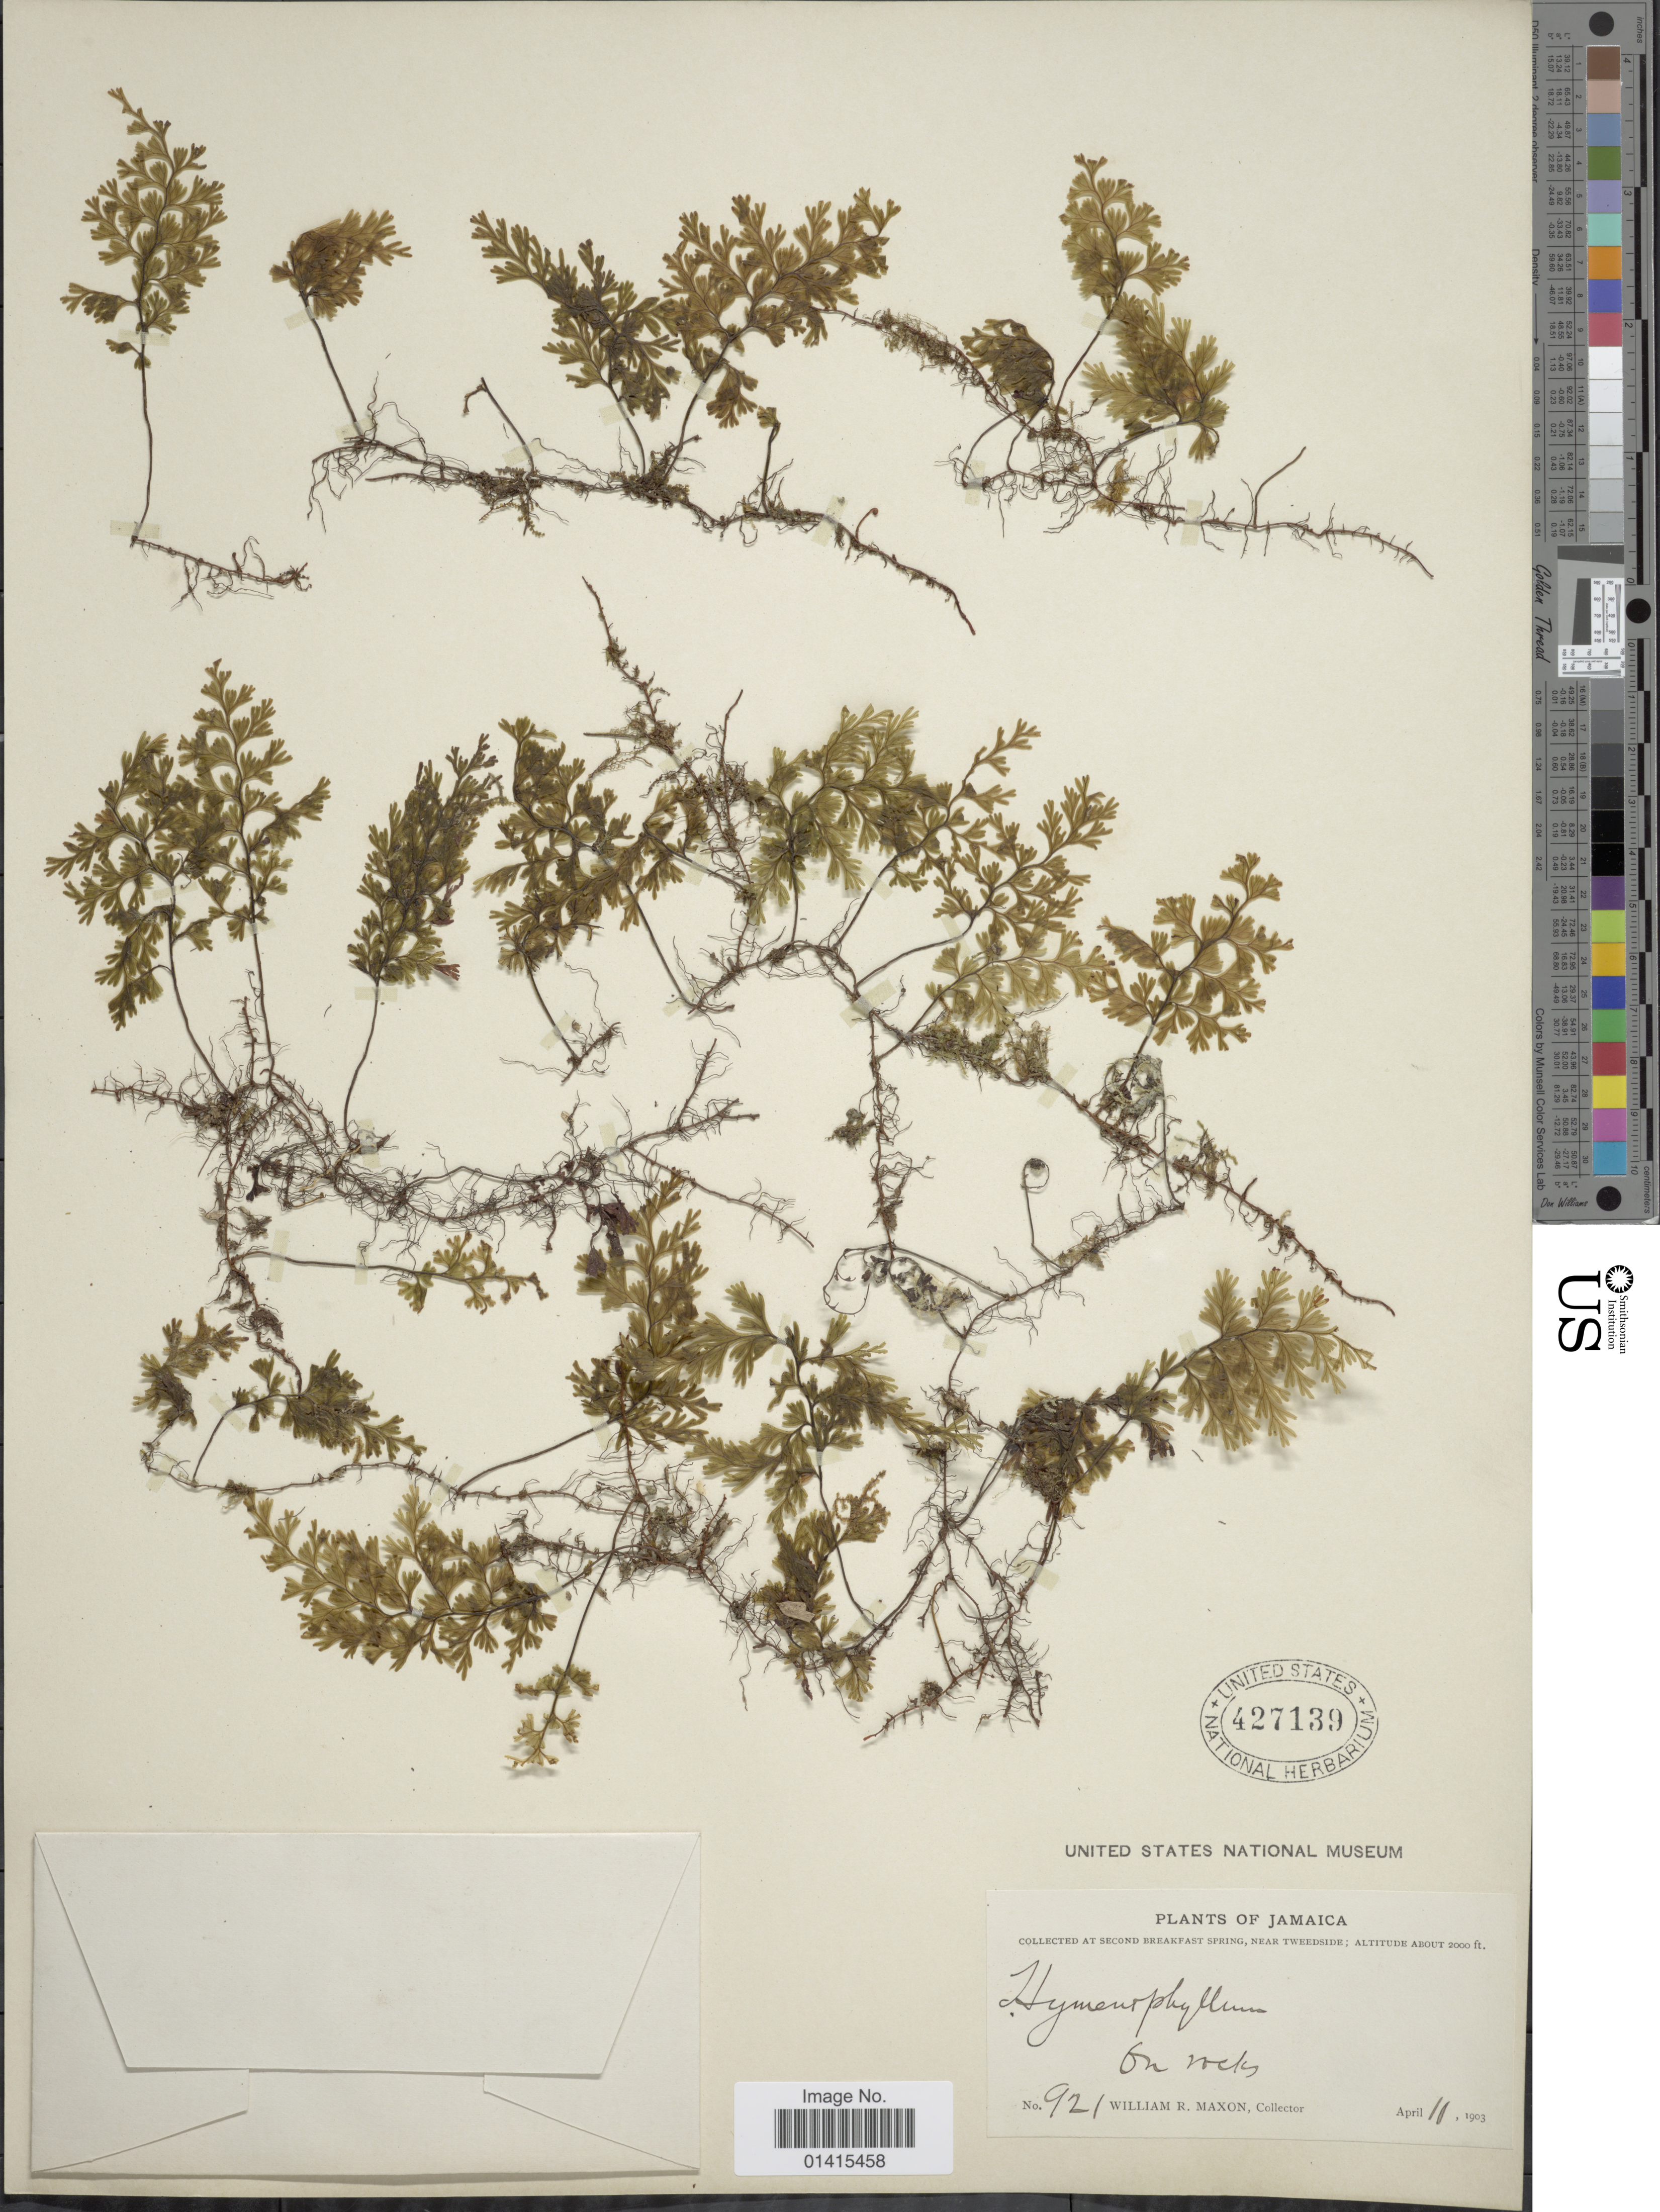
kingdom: Plantae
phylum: Tracheophyta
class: Polypodiopsida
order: Hymenophyllales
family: Hymenophyllaceae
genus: Hymenophyllum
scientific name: Hymenophyllum polyanthos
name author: (Sw.) Sw.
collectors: W. R. Maxon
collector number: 921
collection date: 1903-04-11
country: Jamaica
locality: At second Breakfast spring, near Tweedside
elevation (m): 610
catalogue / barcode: US 427139